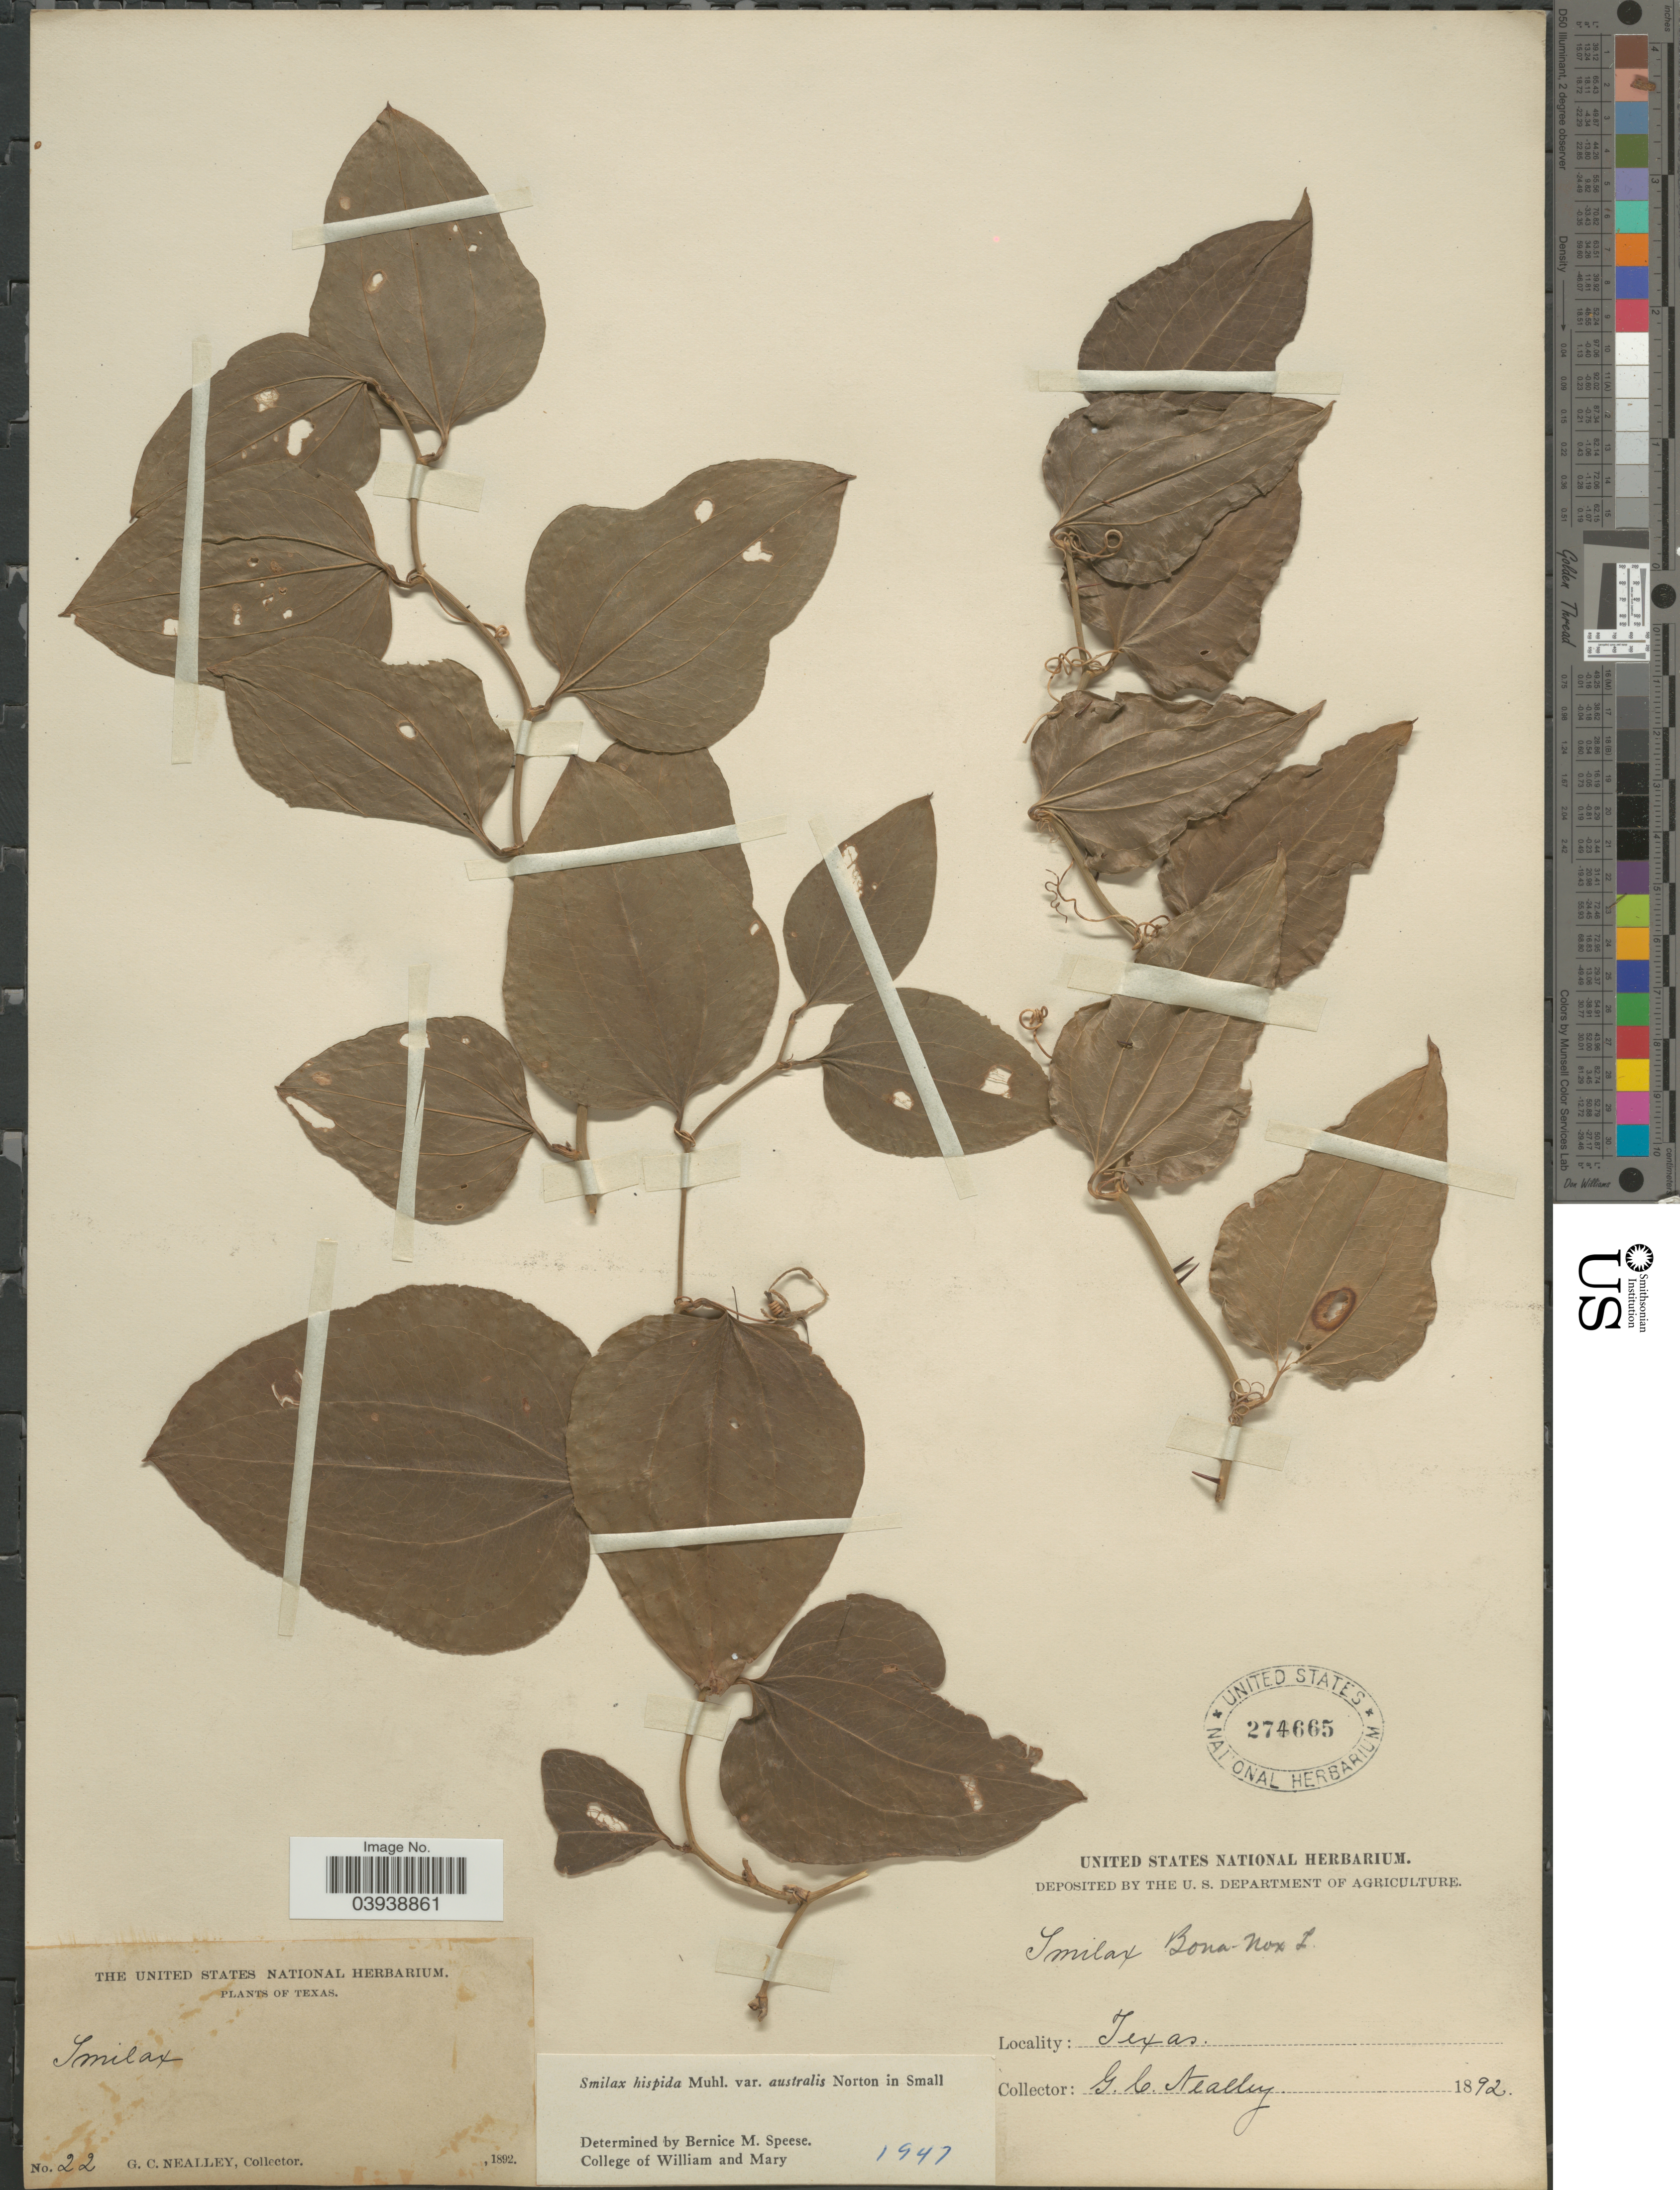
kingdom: Plantae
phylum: Tracheophyta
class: Liliopsida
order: Liliales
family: Smilacaceae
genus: Smilax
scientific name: Smilax hispida var. australis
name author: Small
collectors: G. Neally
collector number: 22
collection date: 1892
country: United States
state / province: Texas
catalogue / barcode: US 274665